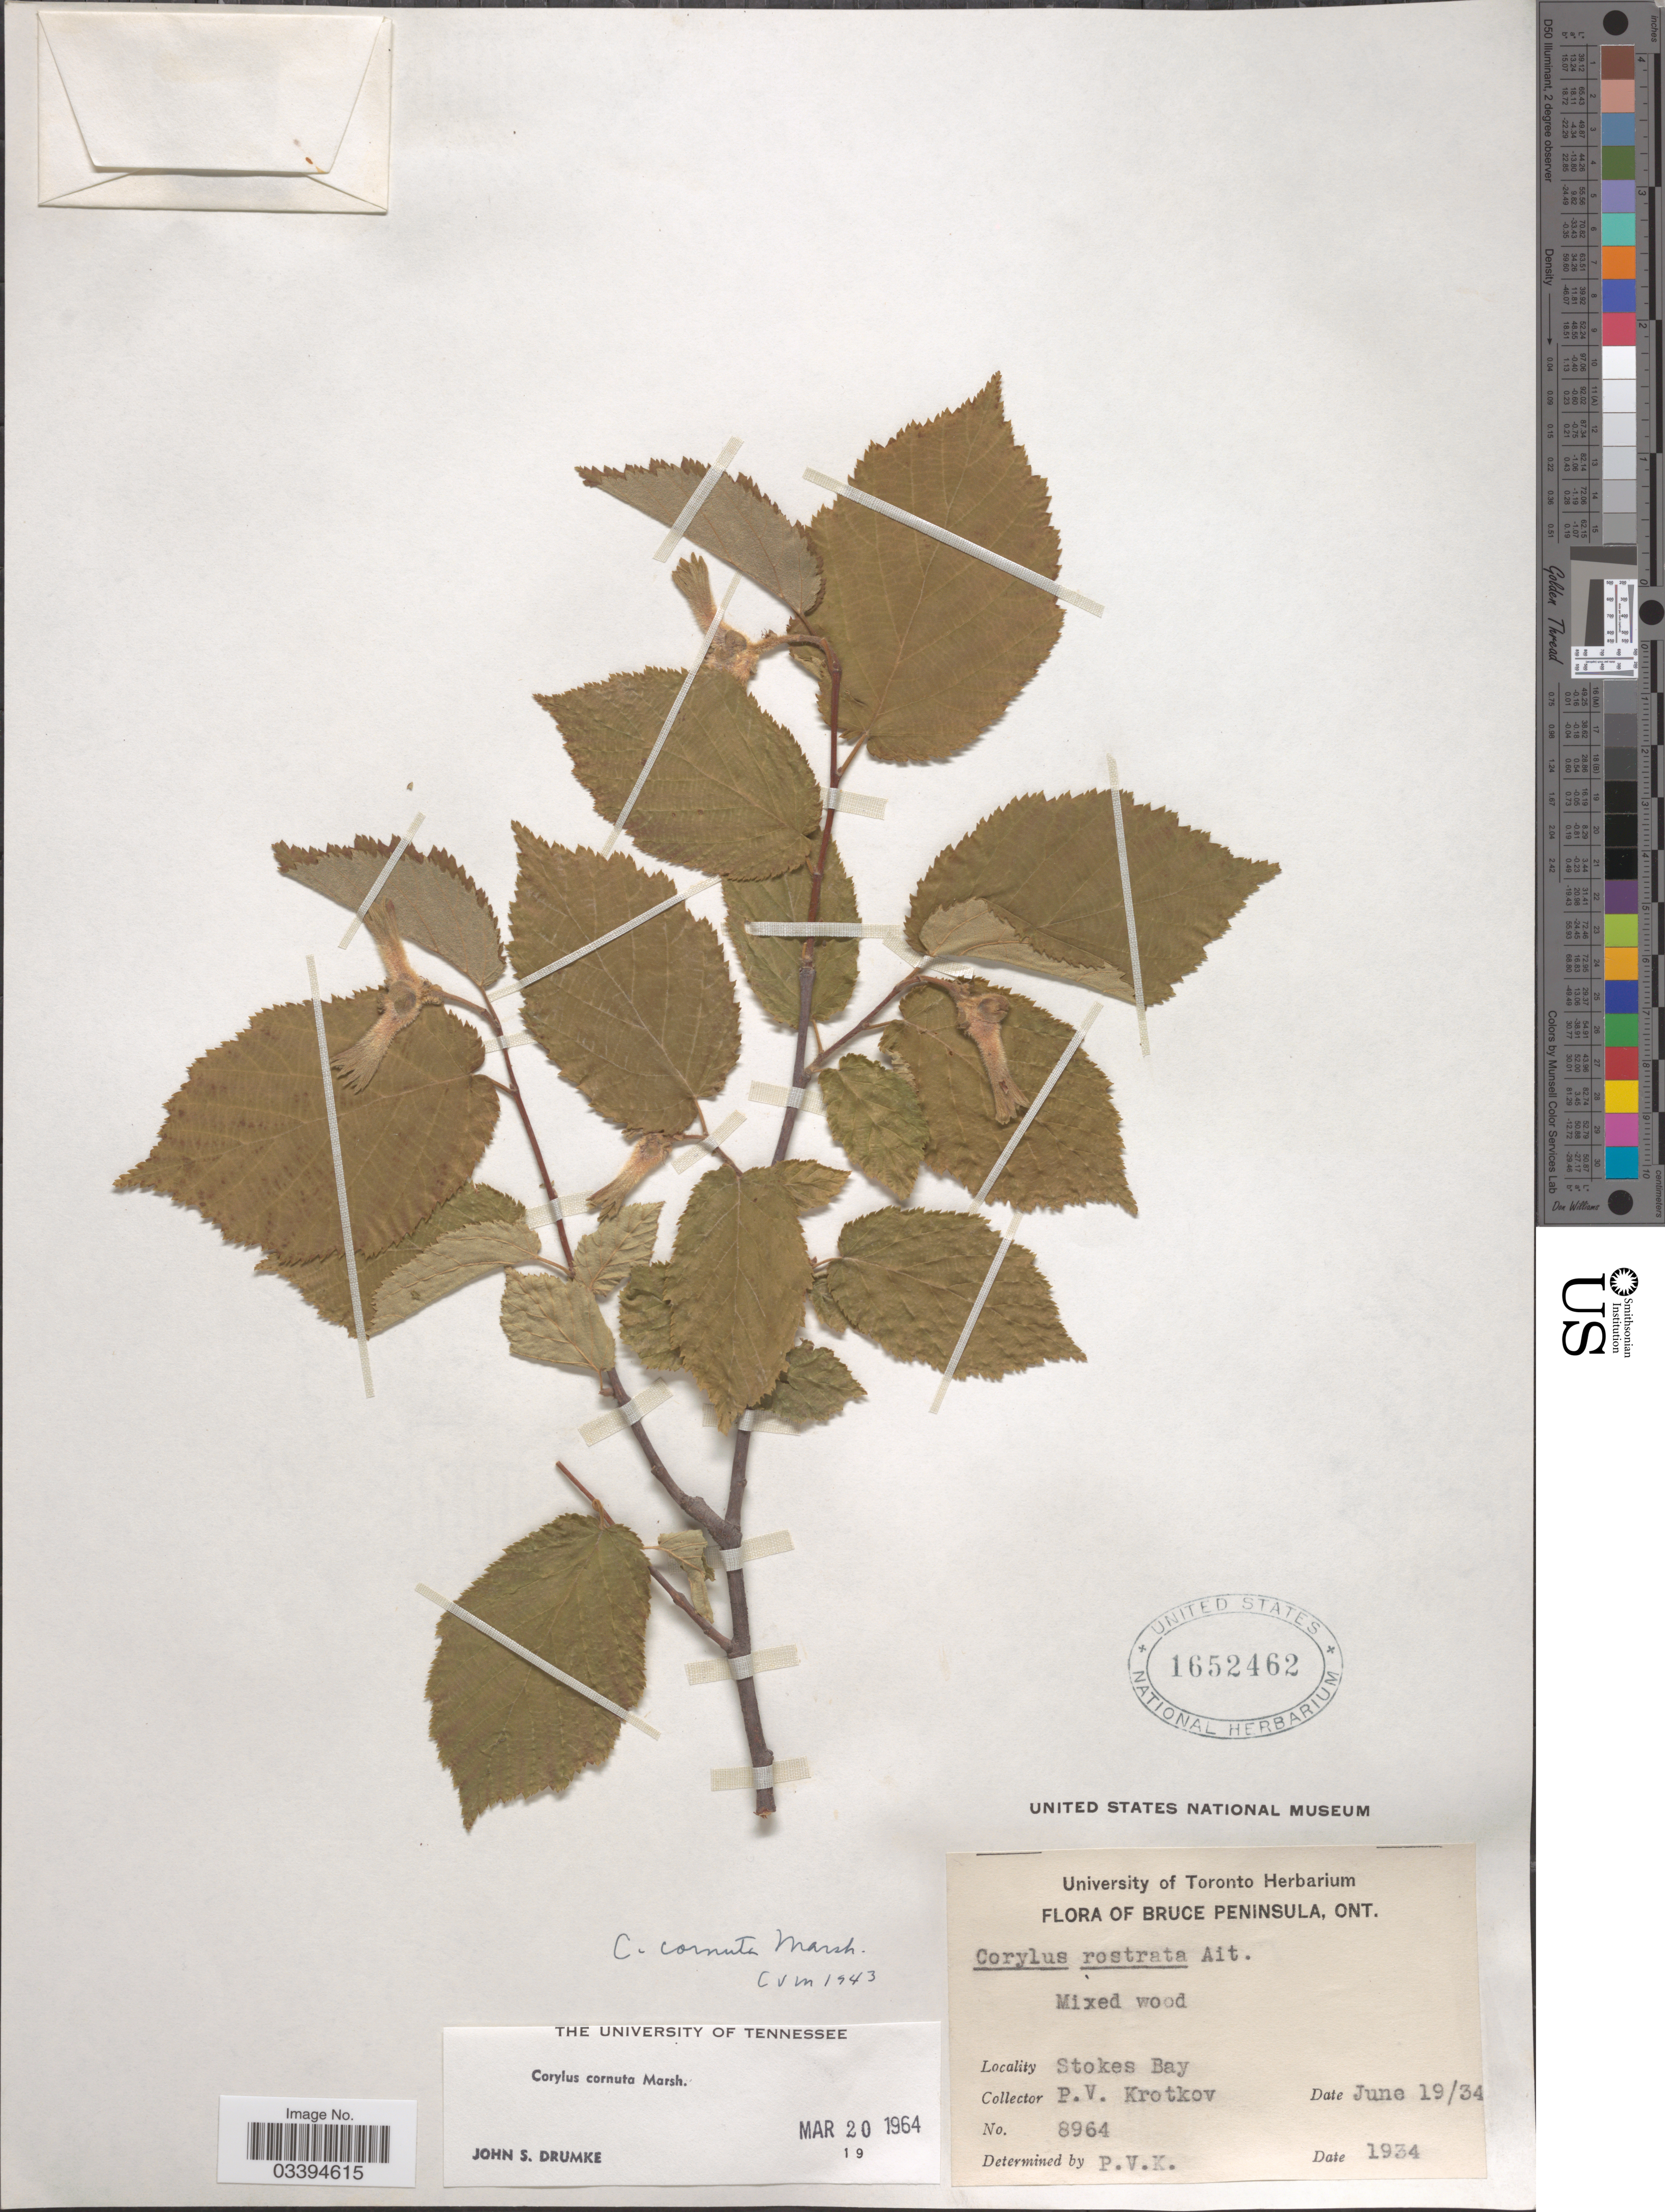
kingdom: Plantae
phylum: Tracheophyta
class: Magnoliopsida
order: Fagales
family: Betulaceae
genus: Corylus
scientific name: Corylus cornuta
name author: Marshall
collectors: P. V. Krotkov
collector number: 8964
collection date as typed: Transcribed d/m/y: 19/6/34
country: Canada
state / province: Ontario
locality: Bruce Peninsula. Stokes Bay.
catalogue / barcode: US 1652462